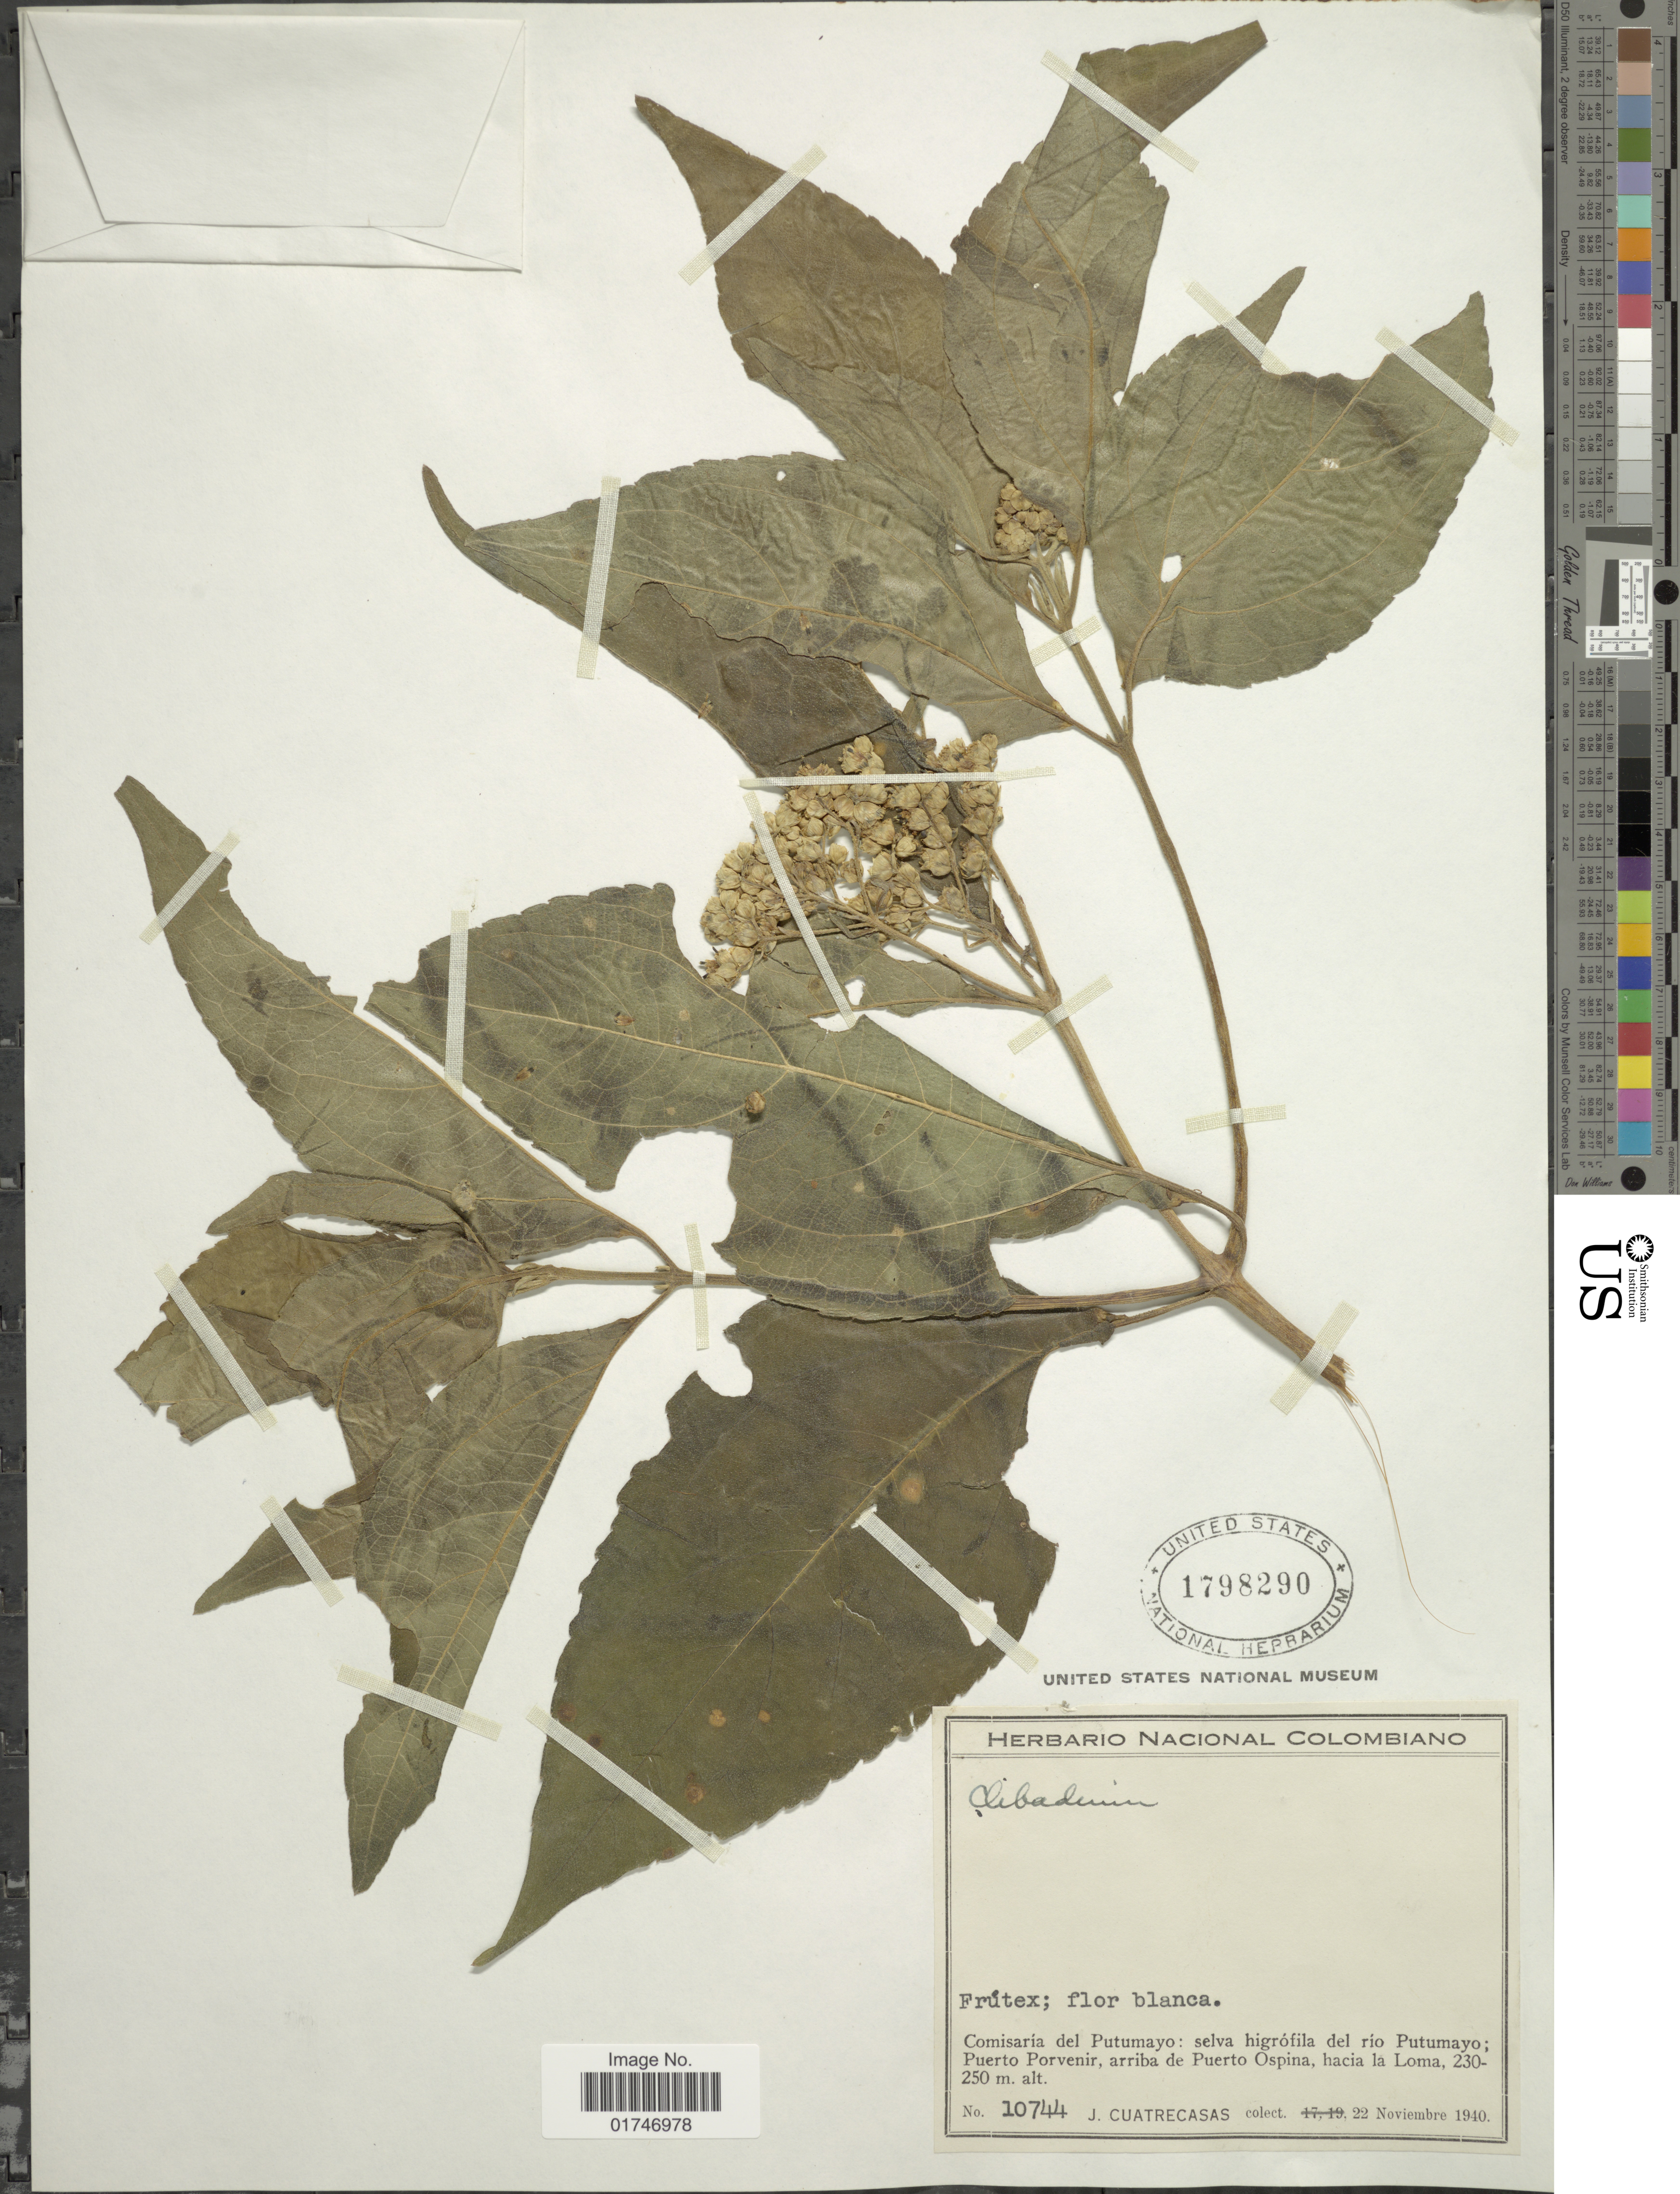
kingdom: Plantae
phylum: Tracheophyta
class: Magnoliopsida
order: Asterales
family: Asteraceae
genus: Clibadium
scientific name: Clibadium surinamense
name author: L.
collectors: J. Cuatrecasas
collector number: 10744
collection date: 1940-11-22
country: Colombia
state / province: Putumayo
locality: Comisaria del Putumayo: selva higrófila del río Putumayo; Puerto Porvenir, arriba de Puerto Ospina, hacia la Loma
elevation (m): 230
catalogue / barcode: US 1798290